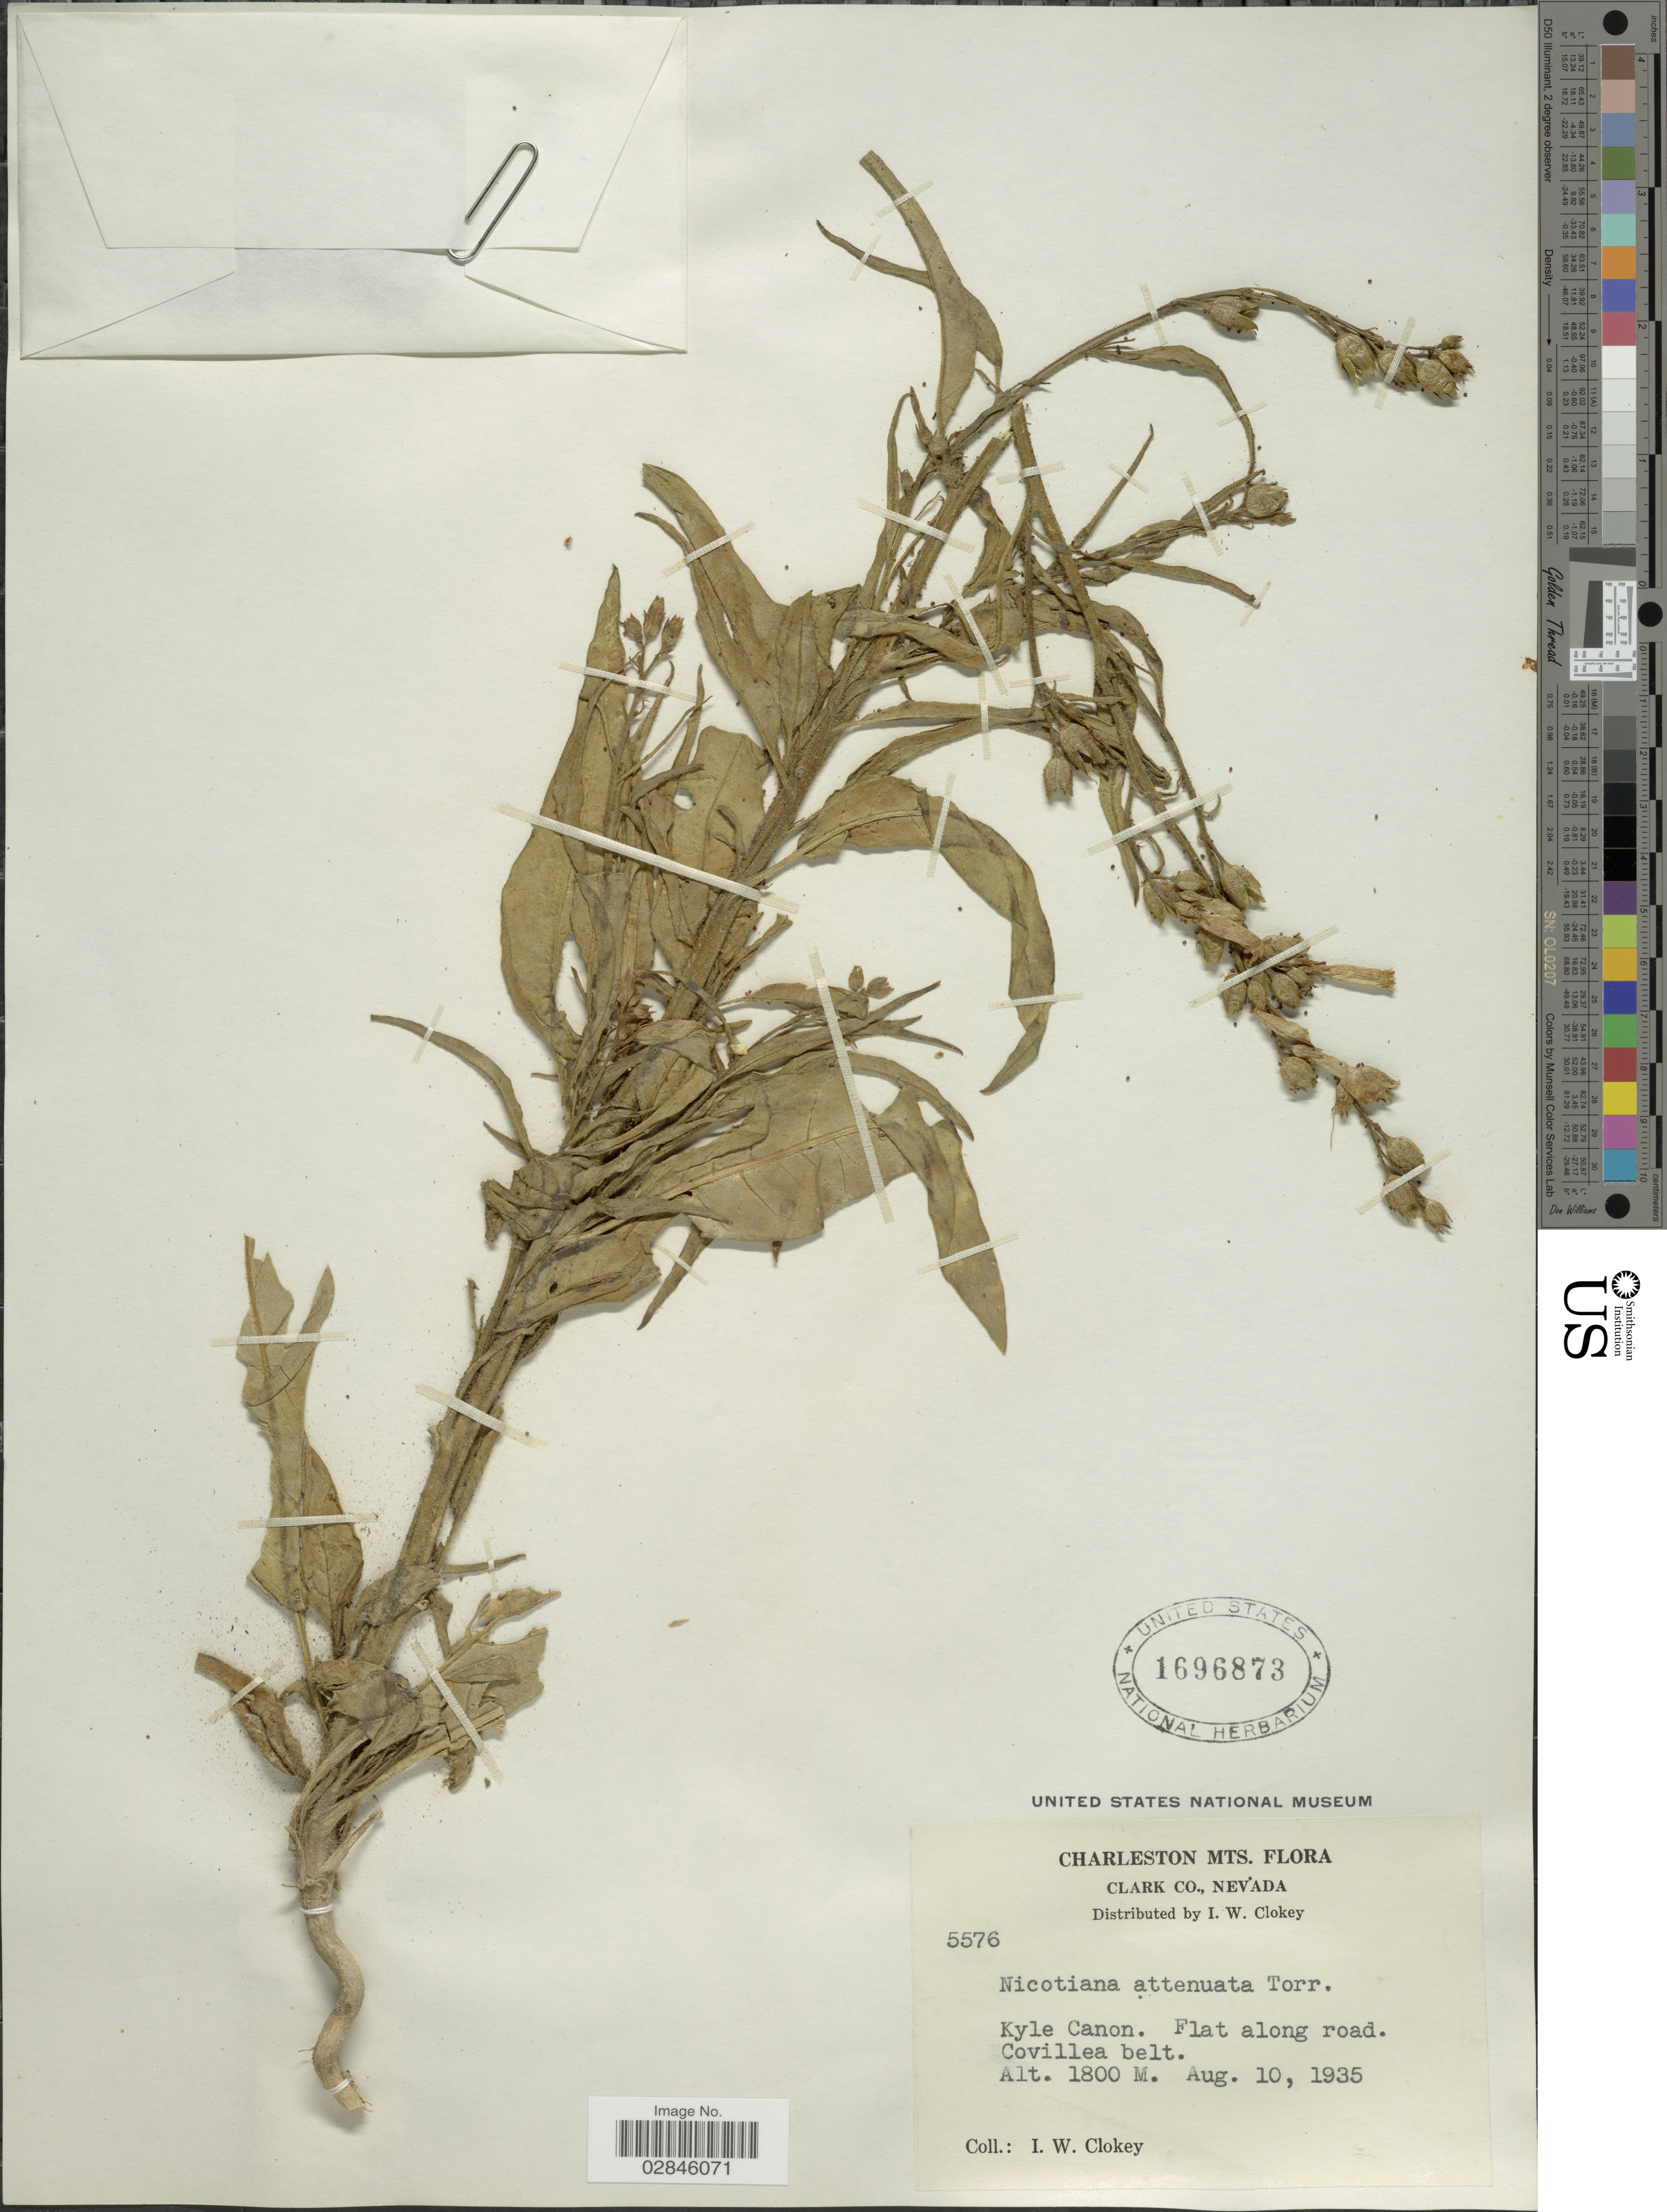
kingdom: Plantae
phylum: Tracheophyta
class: Magnoliopsida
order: Solanales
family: Solanaceae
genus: Nicotiana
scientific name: Nicotiana attenuata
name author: Torr. ex S. Watson in C. King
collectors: I. W. Clokey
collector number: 5576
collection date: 1935-08-10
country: United States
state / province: Nevada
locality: Charleston Mts., Clark Co., Kyle Canon. Flat along road. Covillea belt.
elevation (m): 1800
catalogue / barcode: US 1696873